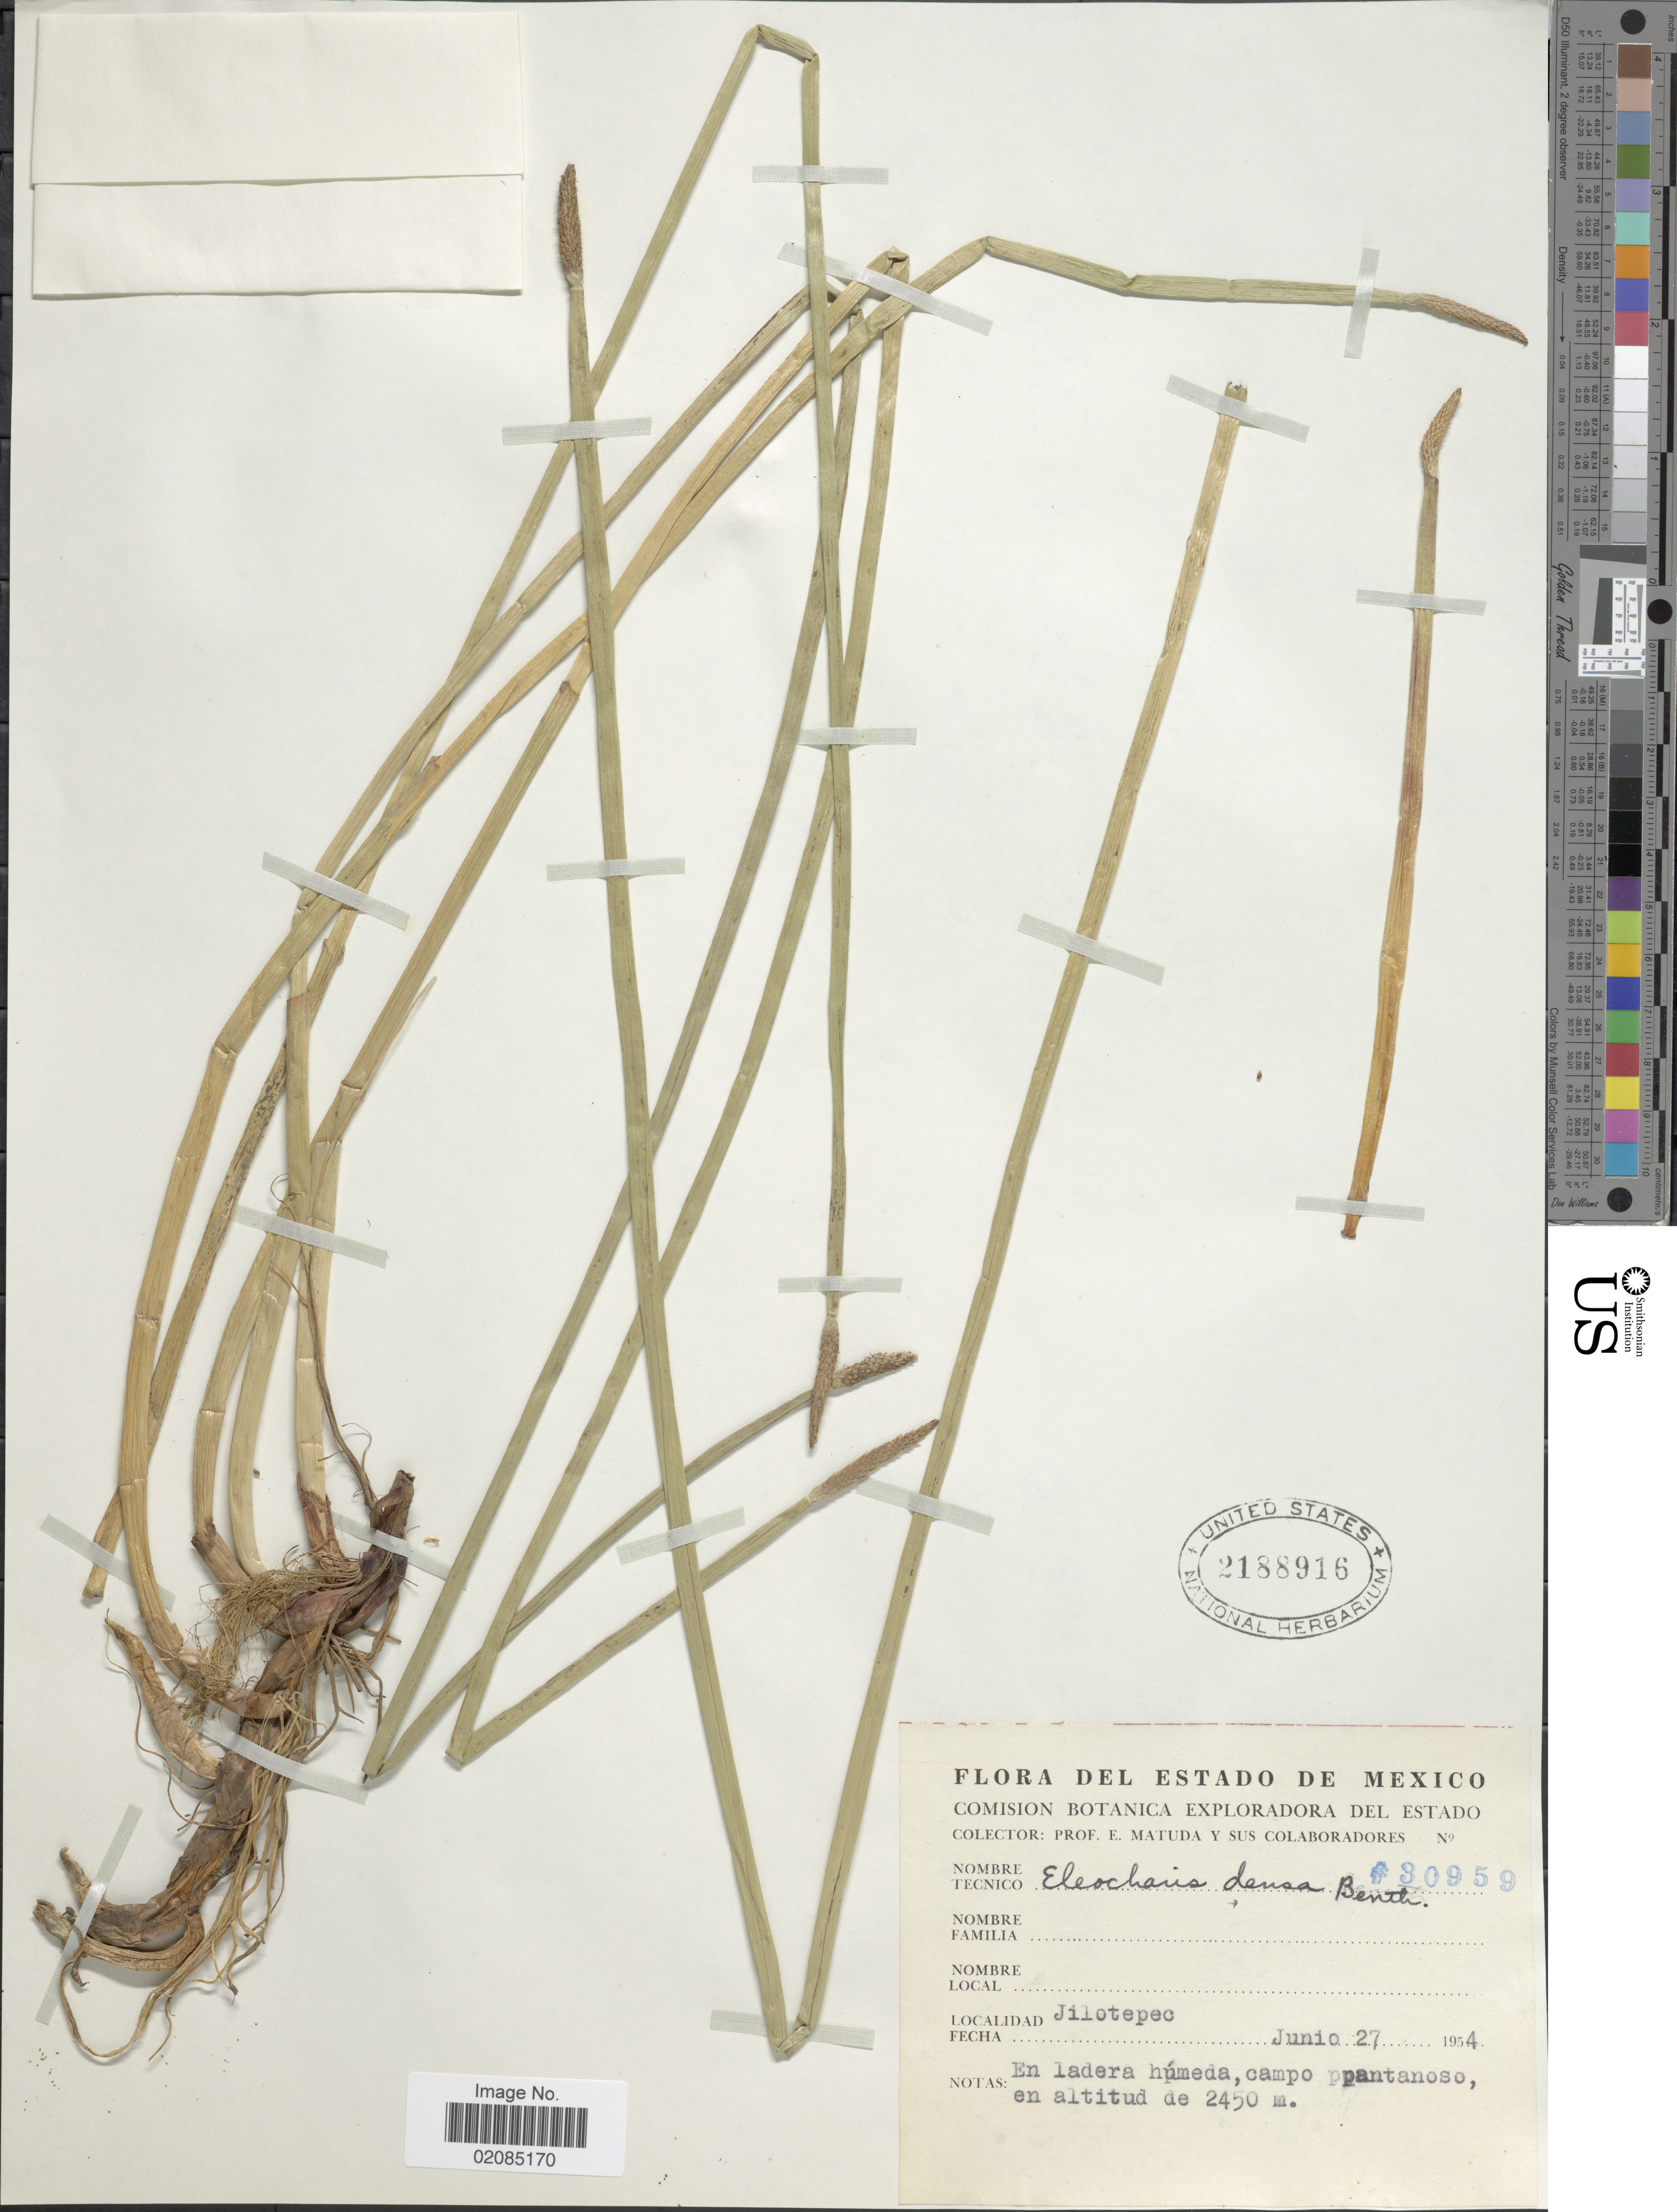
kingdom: Plantae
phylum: Tracheophyta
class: Liliopsida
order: Poales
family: Cyperaceae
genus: Eleocharis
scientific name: Eleocharis densa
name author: Benth.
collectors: E. Matuda & Sus Colaboradores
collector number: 30959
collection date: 1954-06-27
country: Mexico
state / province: México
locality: Jilotepec, en ladera humeda, campo pantanoso.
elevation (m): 2450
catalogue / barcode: US 2188916